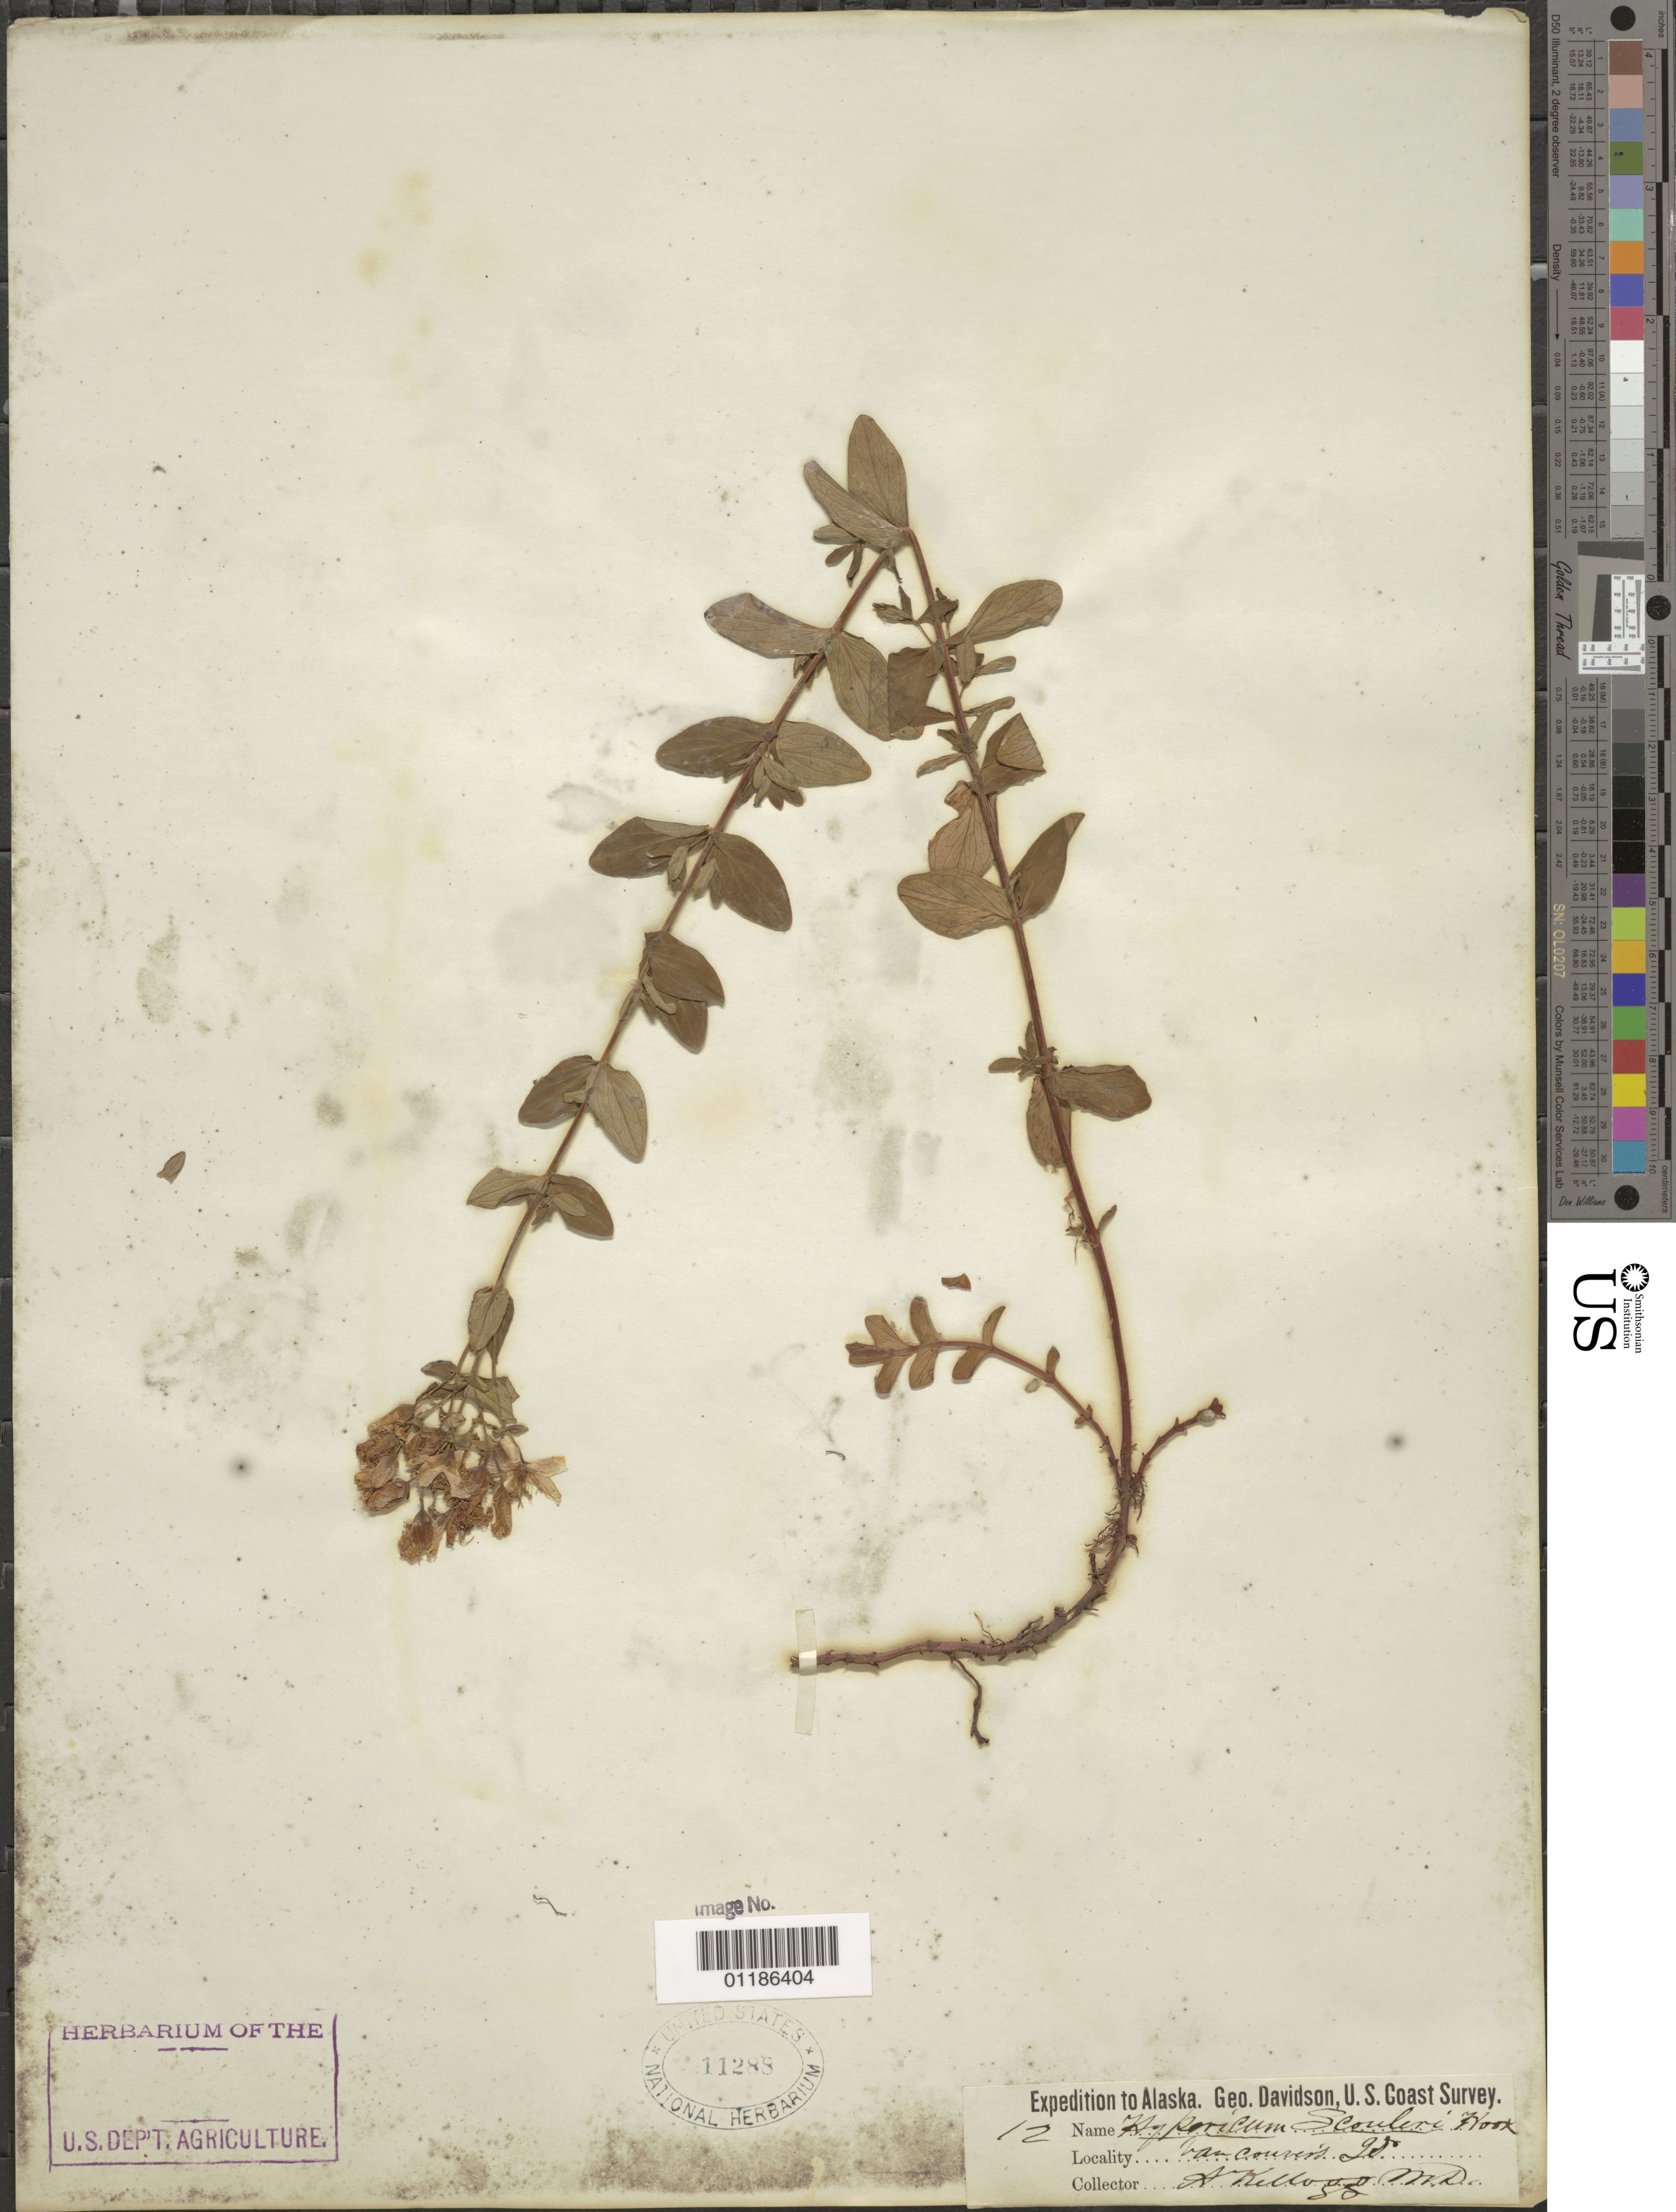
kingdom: Plantae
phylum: Tracheophyta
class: Magnoliopsida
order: Malpighiales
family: Hypericaceae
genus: Hypericum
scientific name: Hypericum scouleri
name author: Hook.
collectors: A. Kellogg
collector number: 12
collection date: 1867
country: Canada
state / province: British Columbia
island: Vancouver Island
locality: Vancouver Island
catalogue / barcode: US 11288